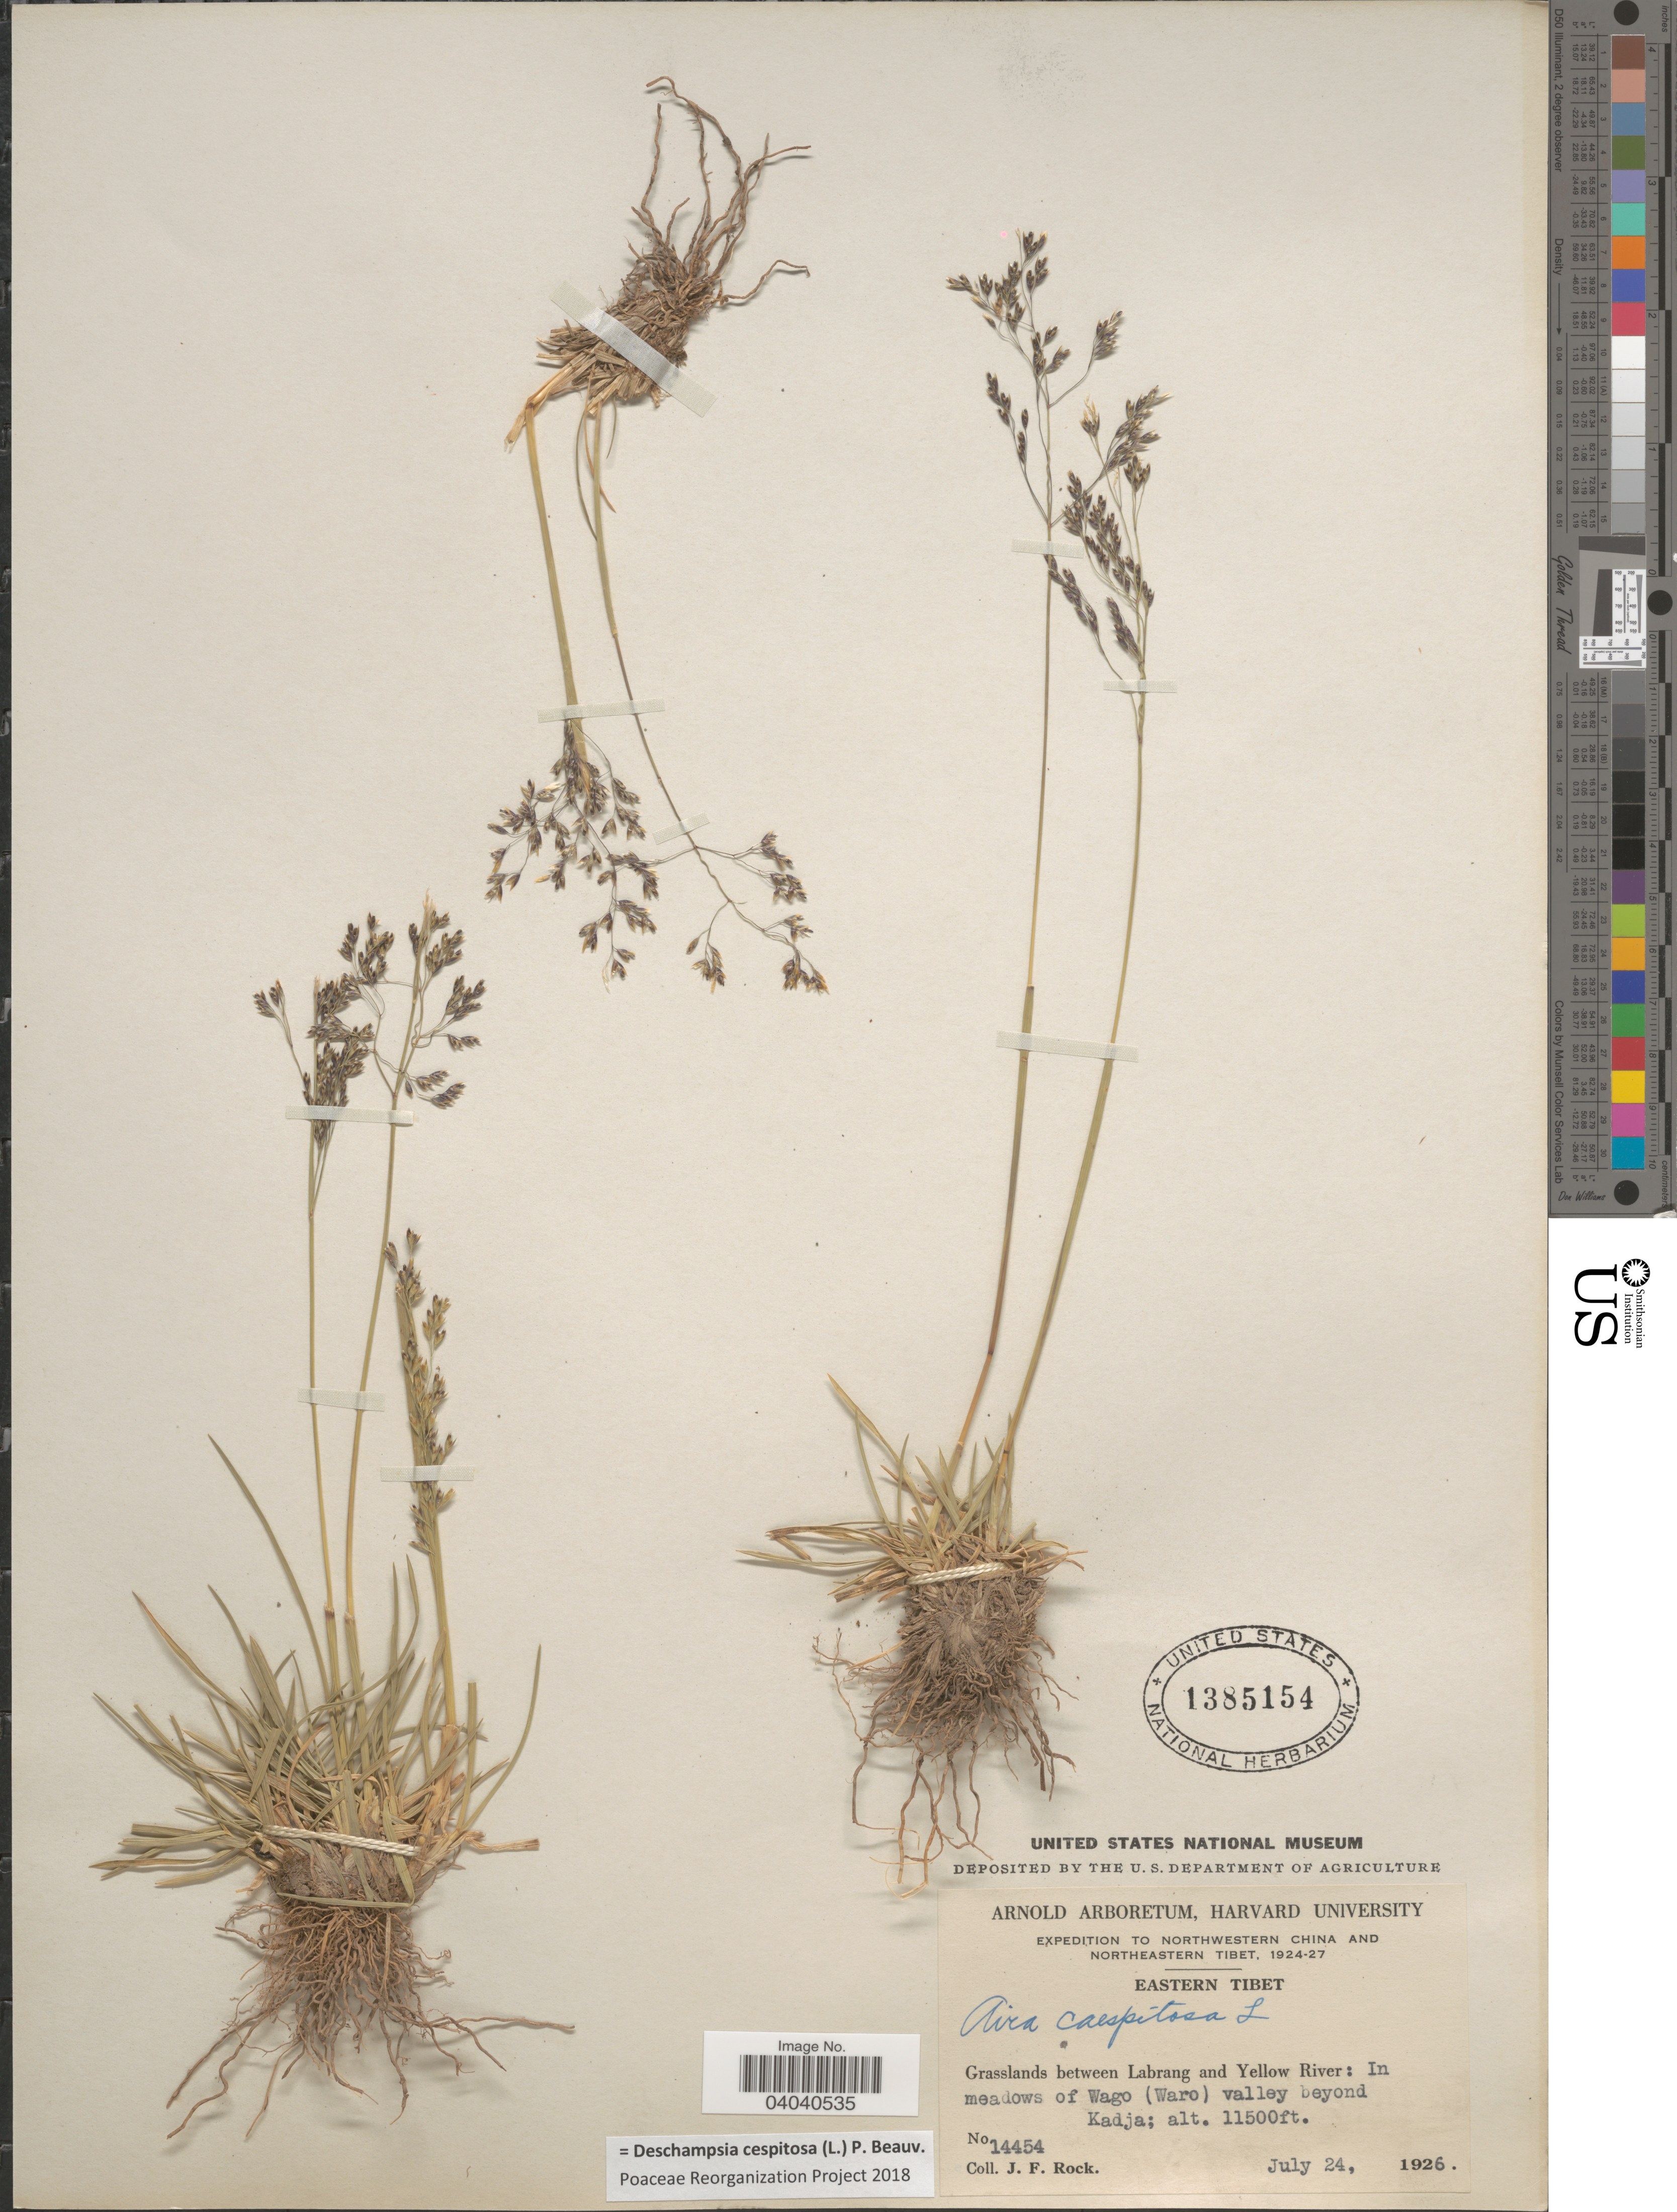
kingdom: Plantae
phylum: Tracheophyta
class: Liliopsida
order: Poales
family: Poaceae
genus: Deschampsia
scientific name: Deschampsia cespitosa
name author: (L.) P. Beauv.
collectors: J. Rock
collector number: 14454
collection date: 1926-07-24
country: China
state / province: Xizang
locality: Northwestern China and Northeastern Tibet. Eastern Tibet. Grasslands between Labrang and Yellow River: In meadows of Wago (Waro) valley beyond Kadja.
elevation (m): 3505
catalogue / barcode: US 1385154